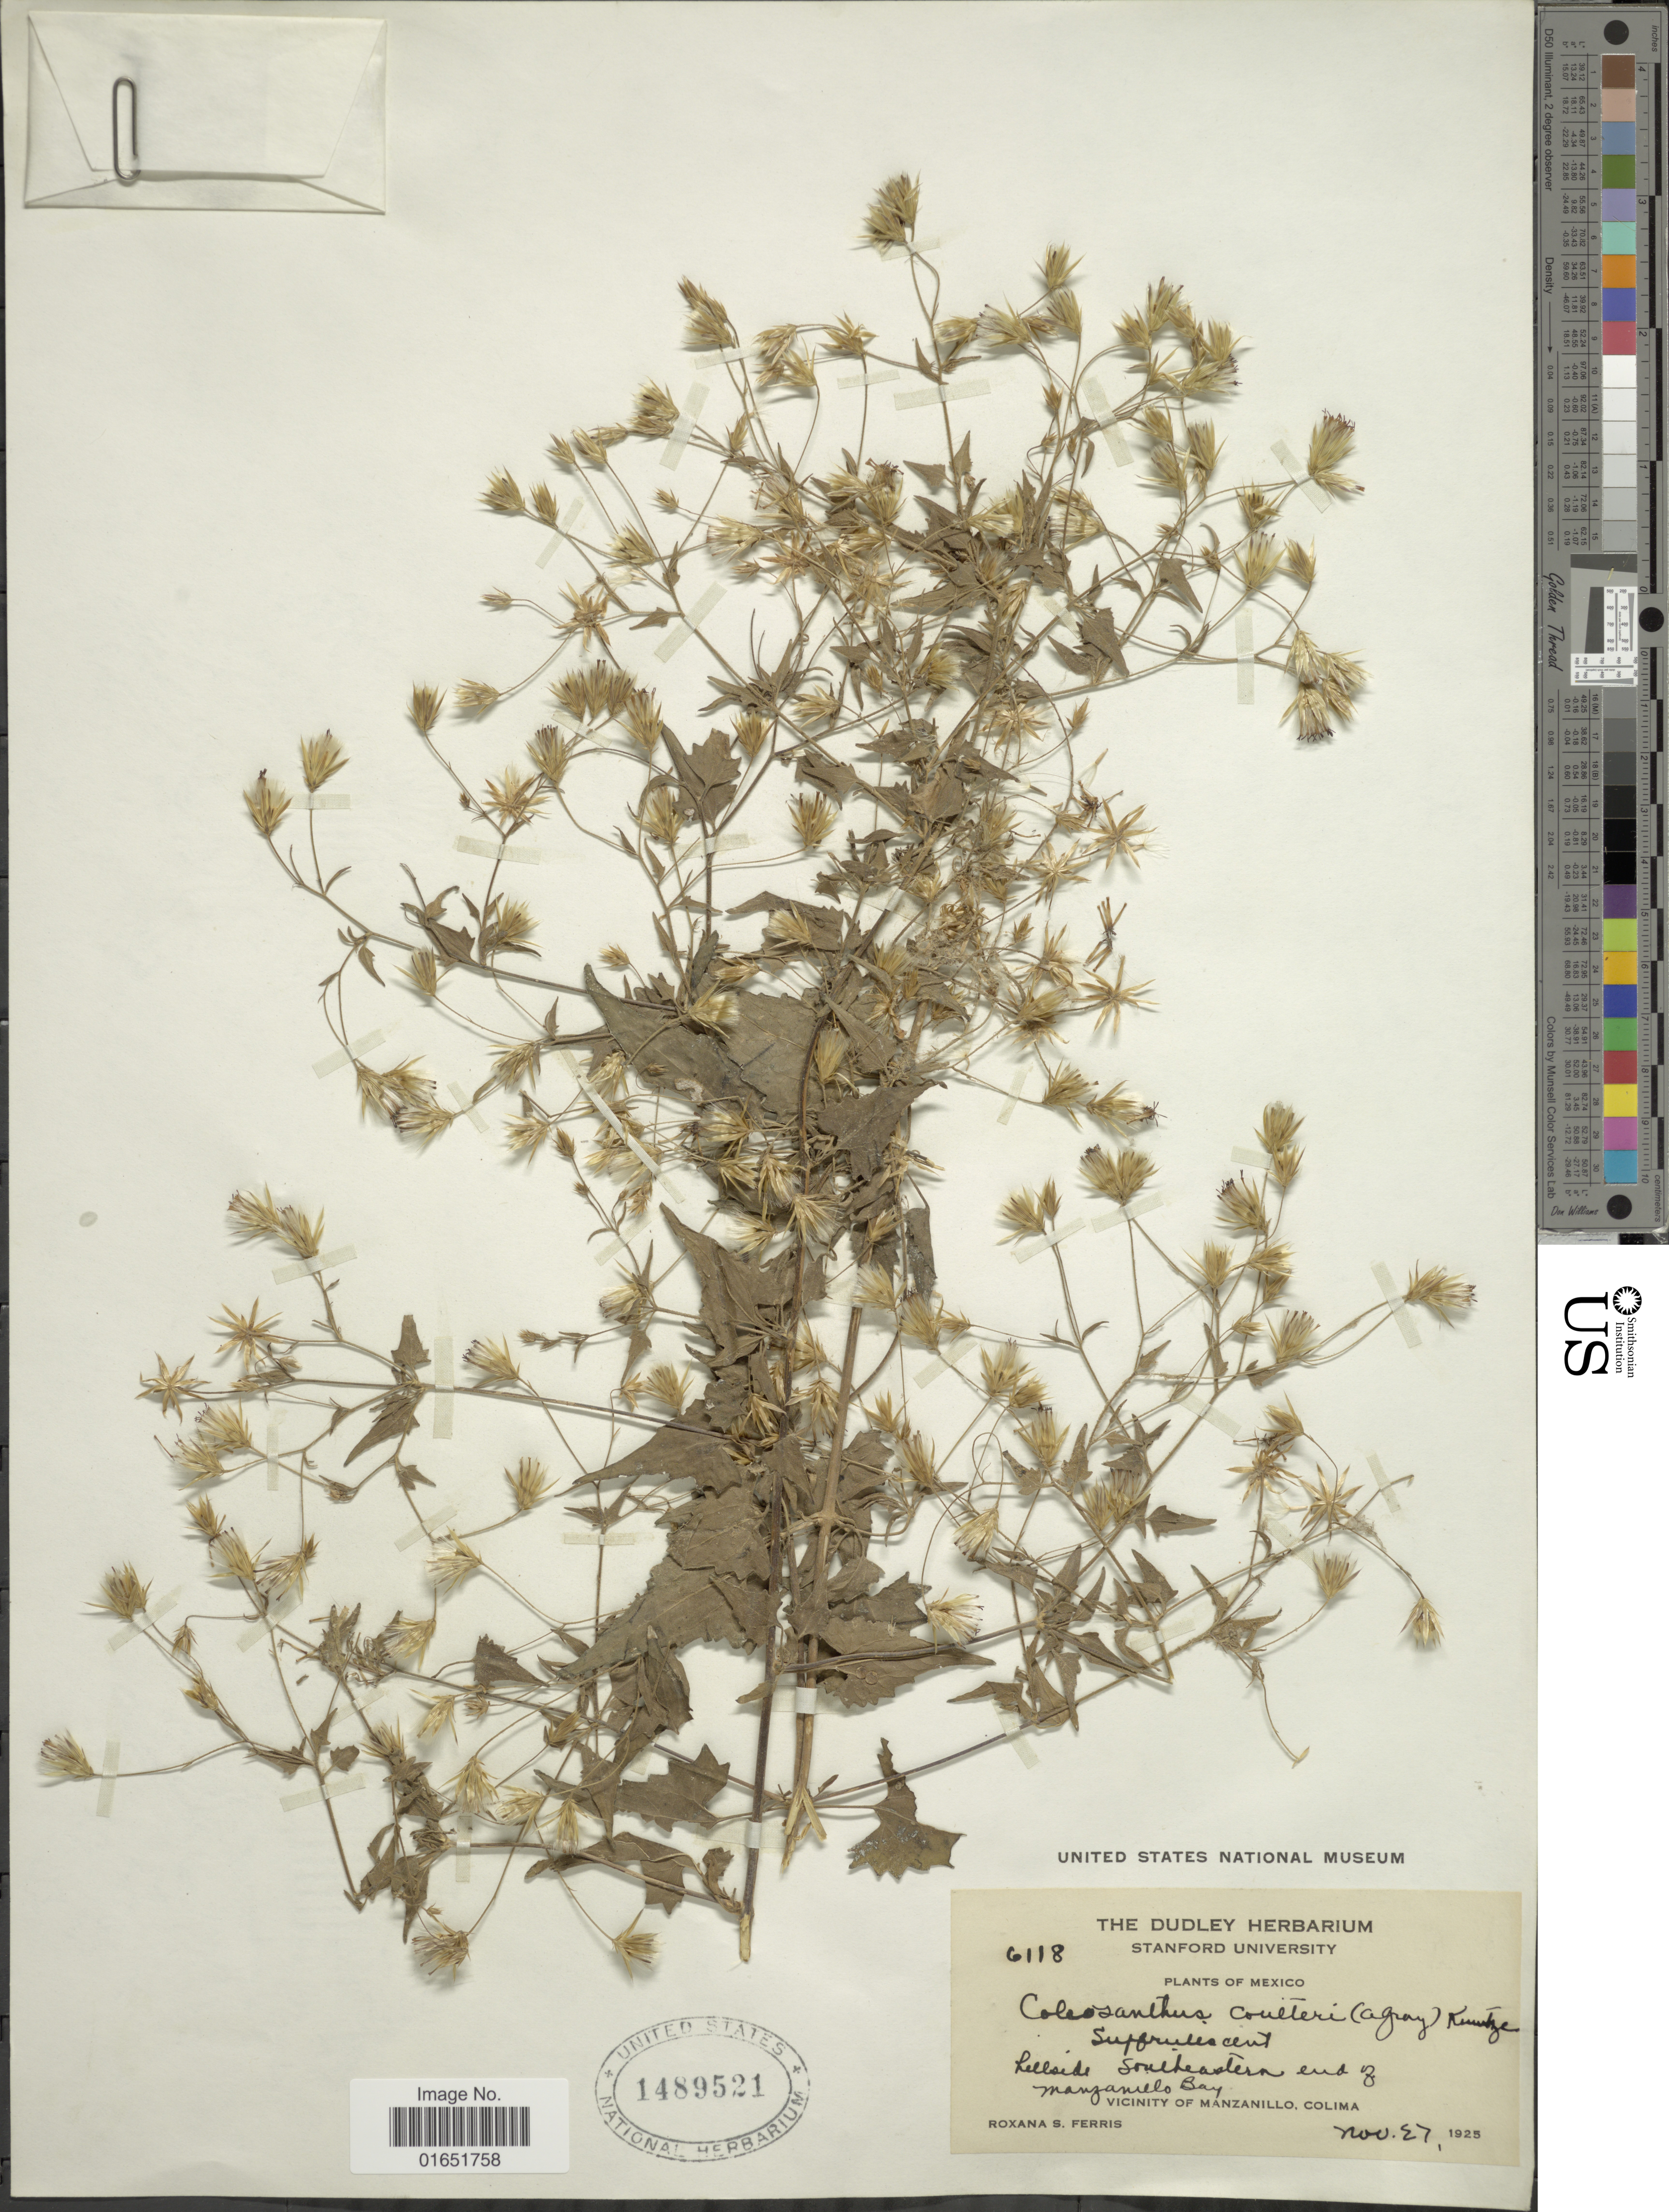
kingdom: Plantae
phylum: Tracheophyta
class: Magnoliopsida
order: Asterales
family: Asteraceae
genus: Brickellia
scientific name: Brickellia coulteri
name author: A. Gray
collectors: R. S. Ferris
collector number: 6118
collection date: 1925-11-27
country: Mexico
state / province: Colima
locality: Hillside Southeastern end of Manzanello Bay, Vicinity of Manzanillo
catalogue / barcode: US 1489521